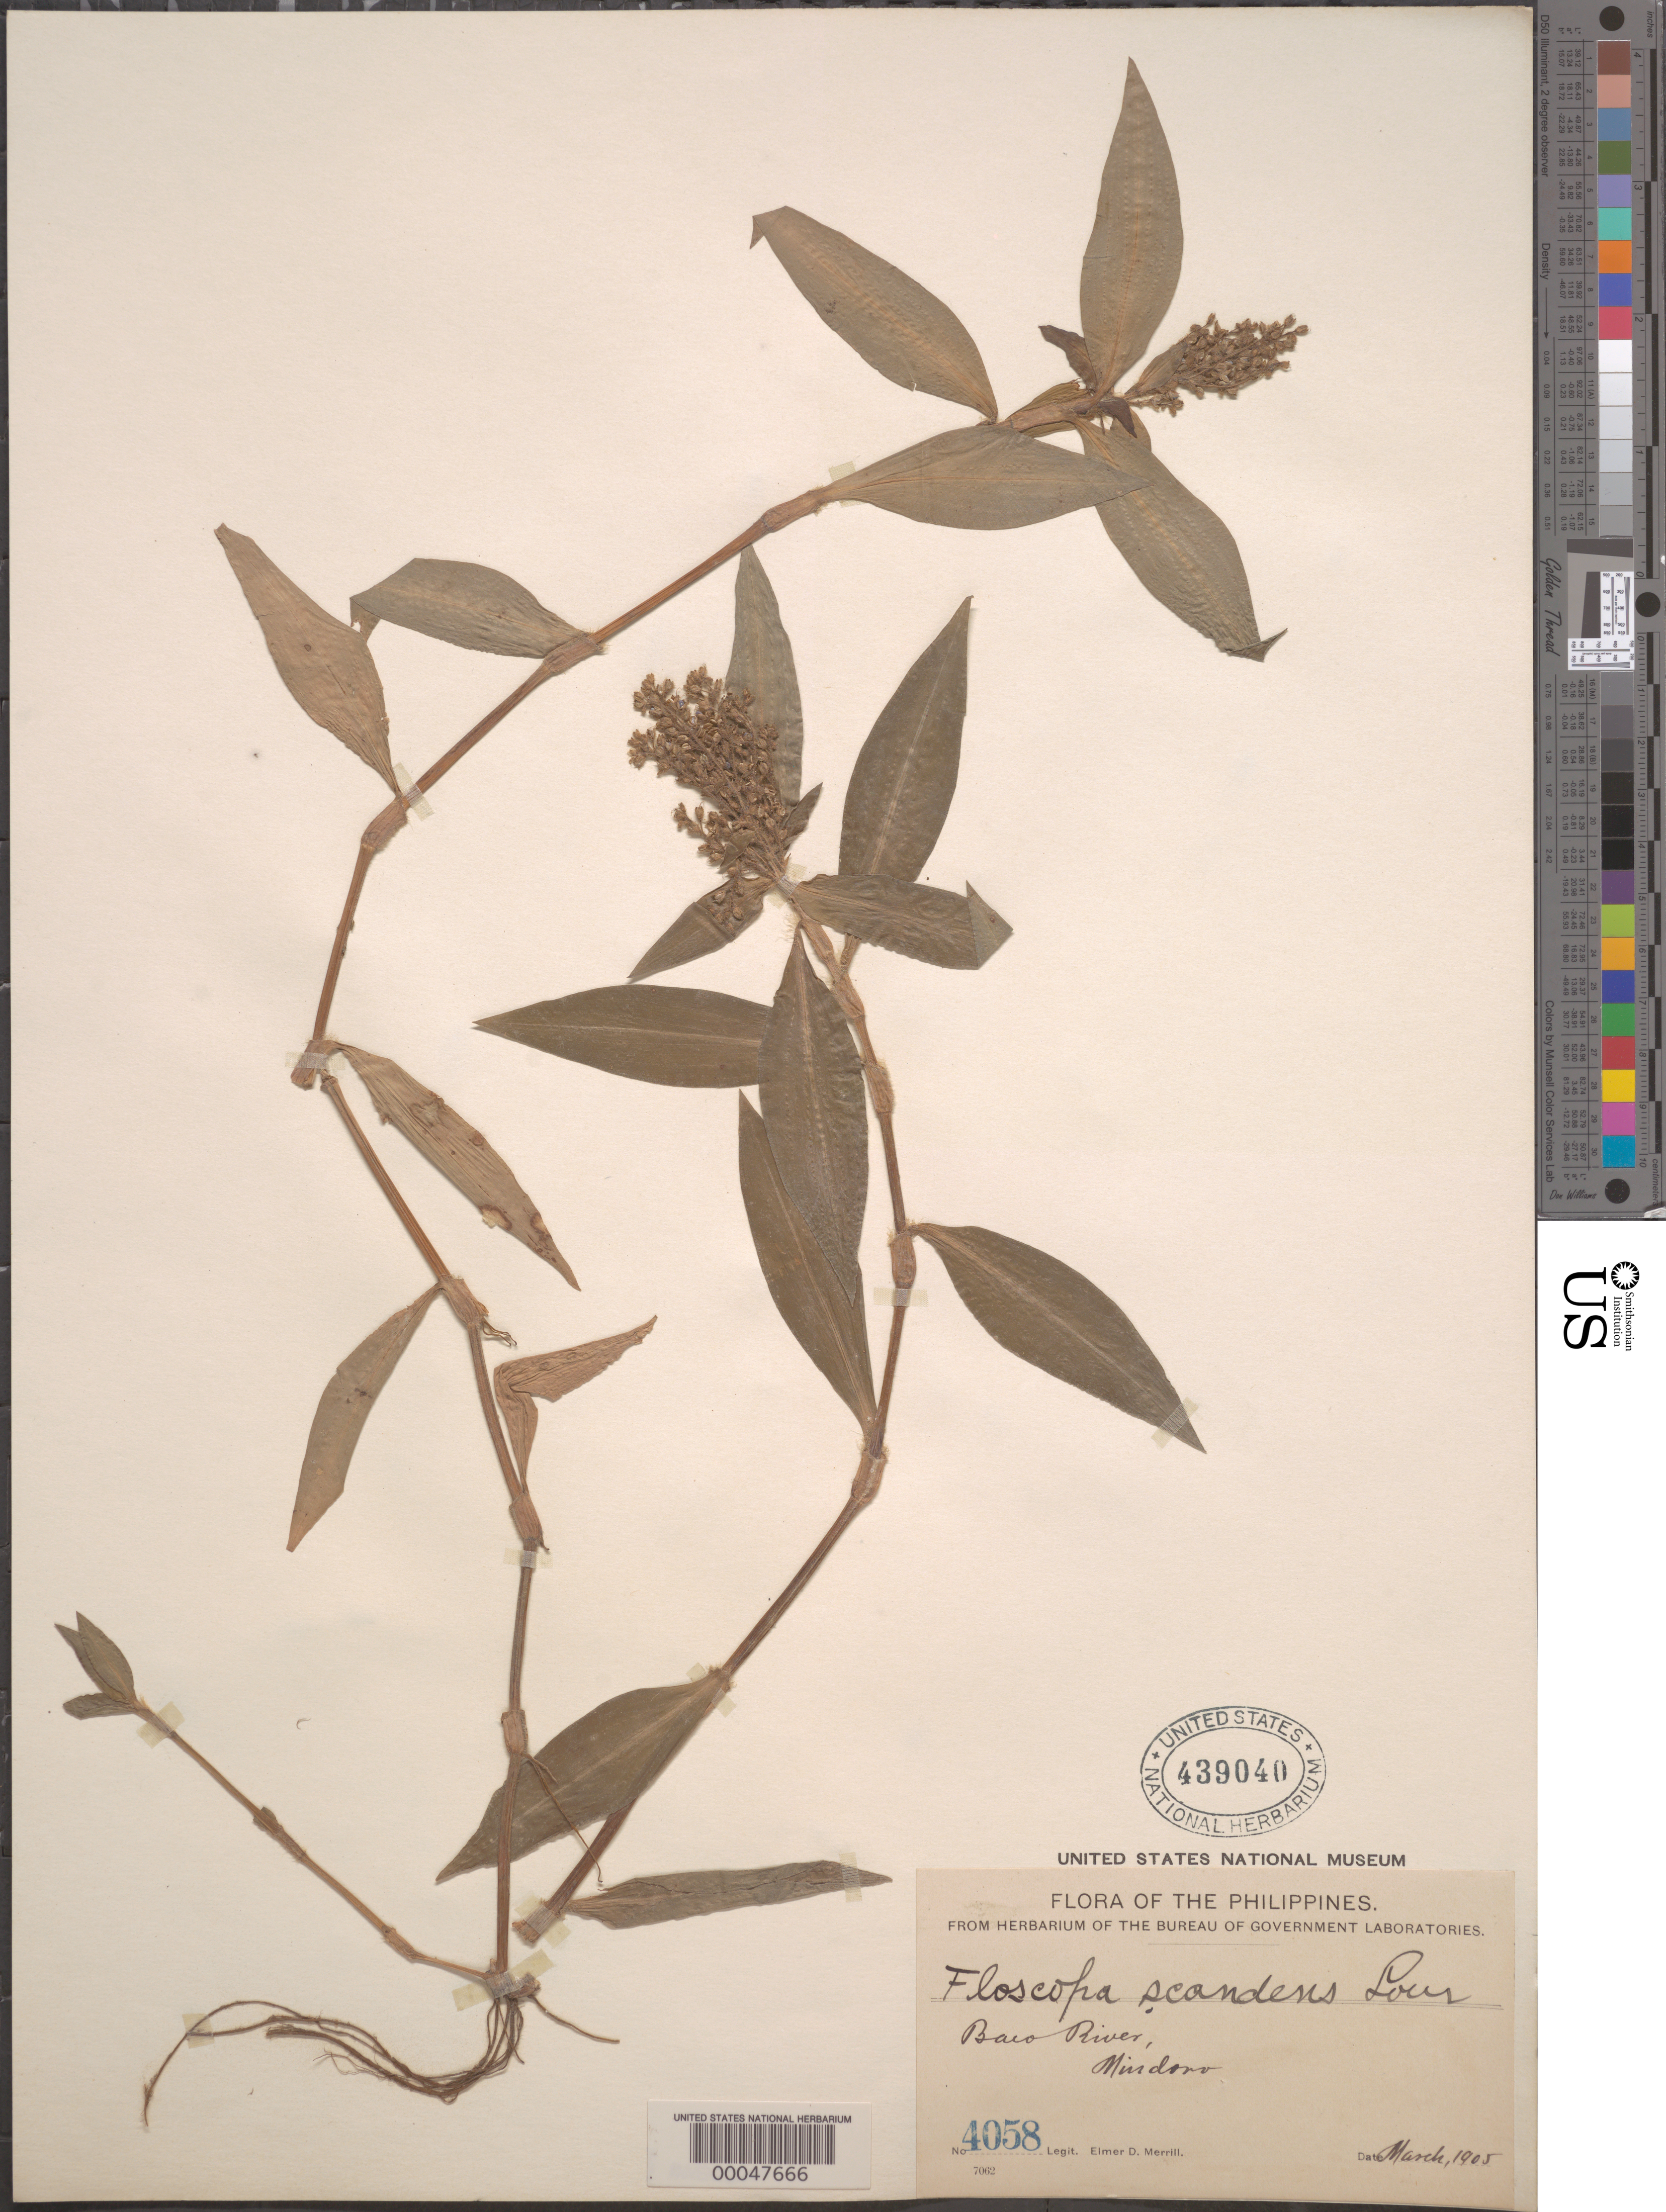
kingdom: Plantae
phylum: Tracheophyta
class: Liliopsida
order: Commelinales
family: Commelinaceae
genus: Floscopa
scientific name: Floscopa scandens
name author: Lour.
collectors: E. D. Merrill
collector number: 4058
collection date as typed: Mar 1905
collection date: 1905-03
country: Philippines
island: Mindoro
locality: Baco river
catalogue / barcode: US 439040